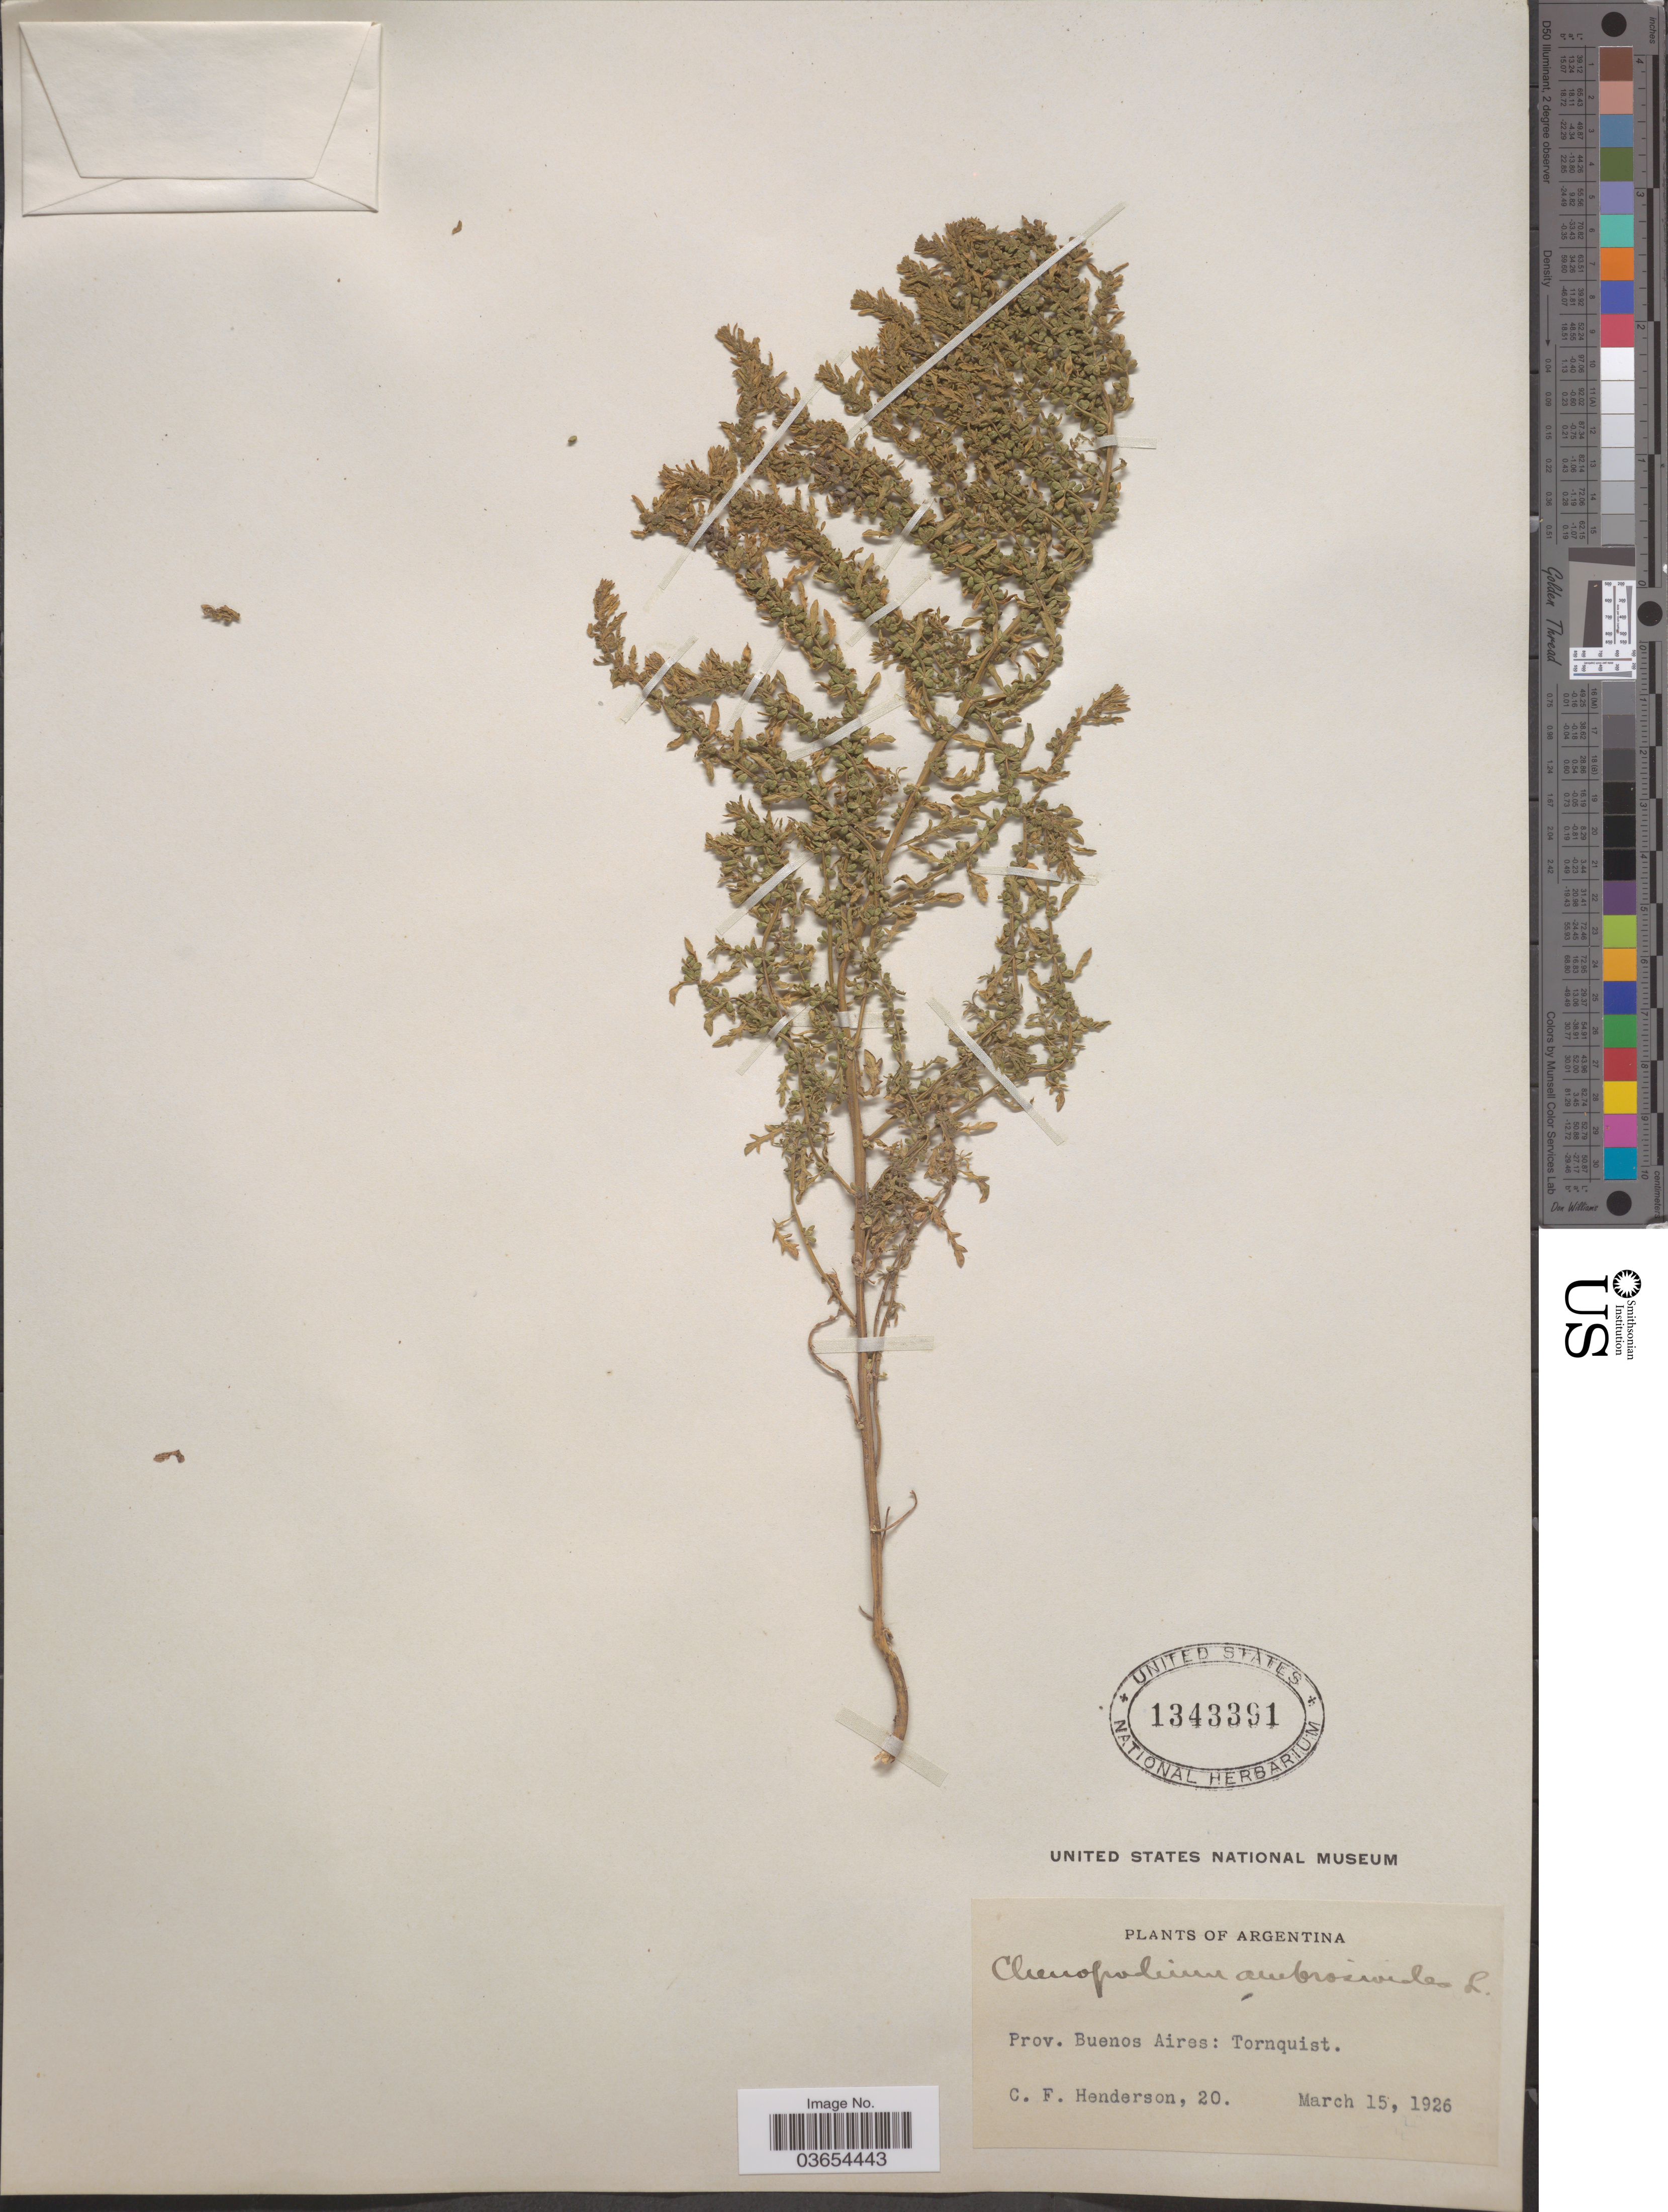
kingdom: Plantae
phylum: Tracheophyta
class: Magnoliopsida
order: Caryophyllales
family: Amaranthaceae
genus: Chenopodium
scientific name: Chenopodium ambrosioides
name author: L.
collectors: C. Henderson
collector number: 20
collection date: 1926-03-15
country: Argentina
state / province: Buenos Aires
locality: Tornquist.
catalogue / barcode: US 1343391